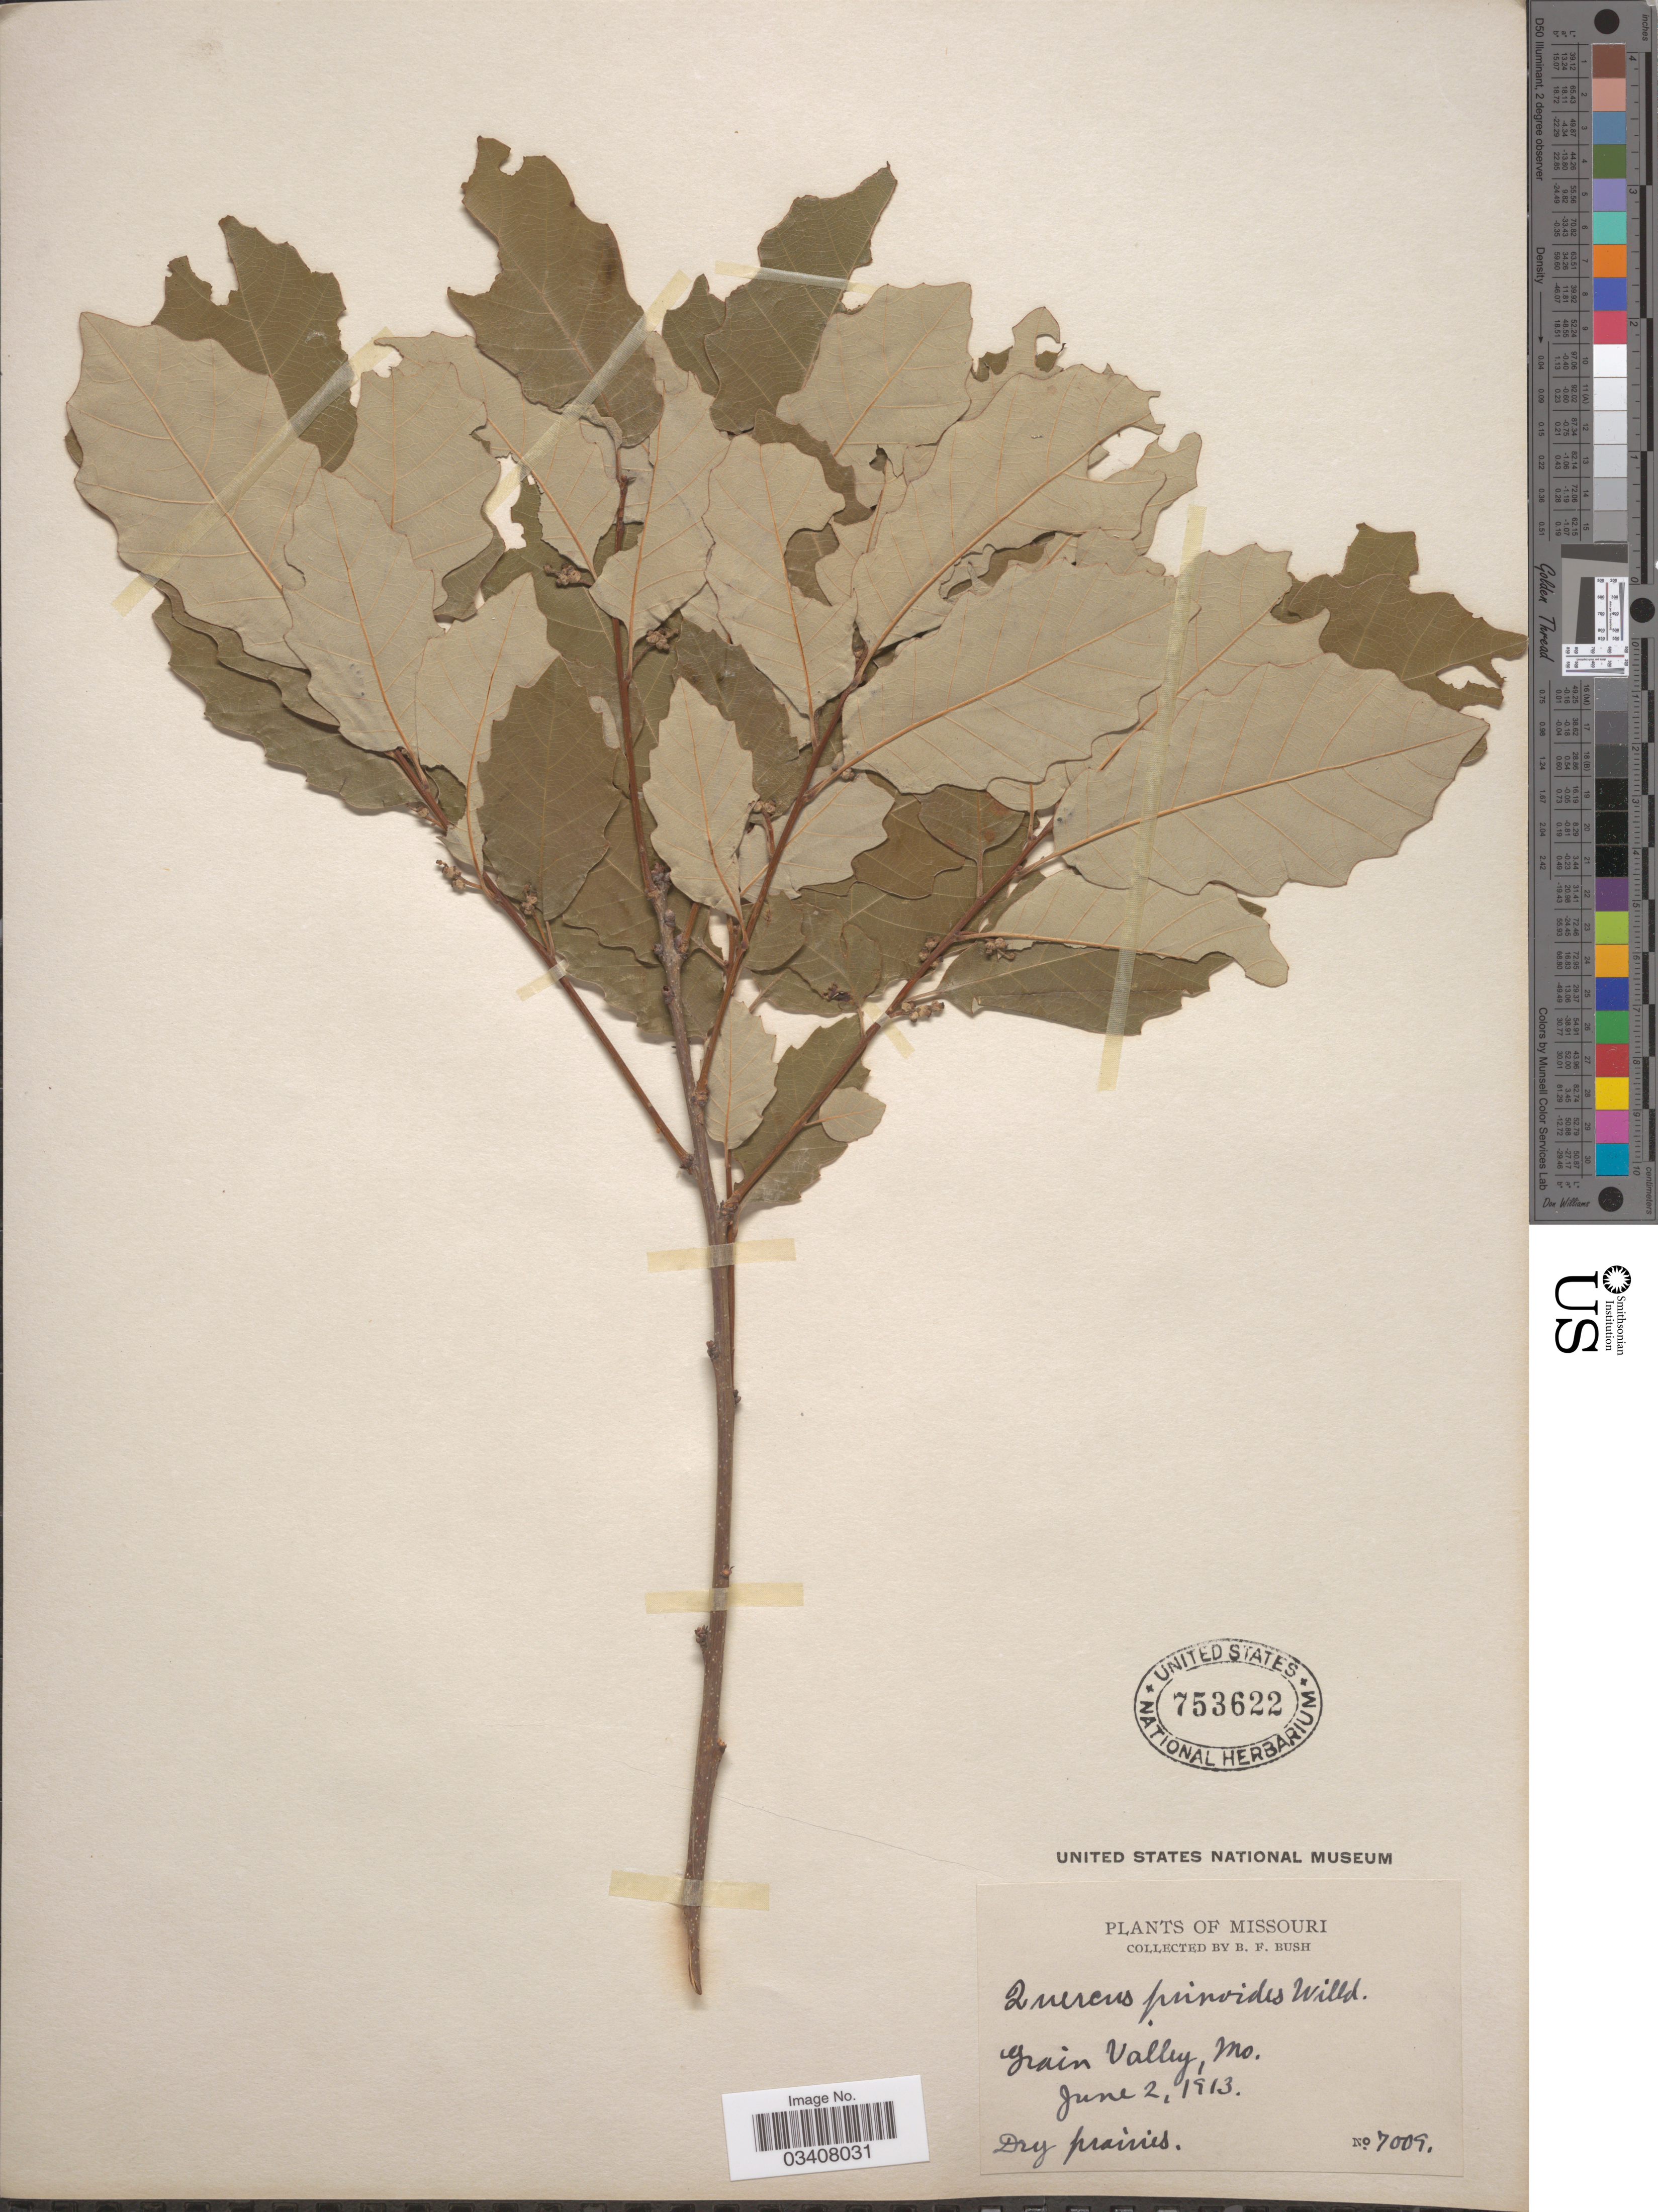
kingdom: Plantae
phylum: Tracheophyta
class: Magnoliopsida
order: Fagales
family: Fagaceae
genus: Quercus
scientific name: Quercus prinoides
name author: Willd.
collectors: B. F. Bush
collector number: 7009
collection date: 1913-06-02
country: United States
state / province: Missouri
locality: Gain Valley. Dry prairies.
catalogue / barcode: US 753622